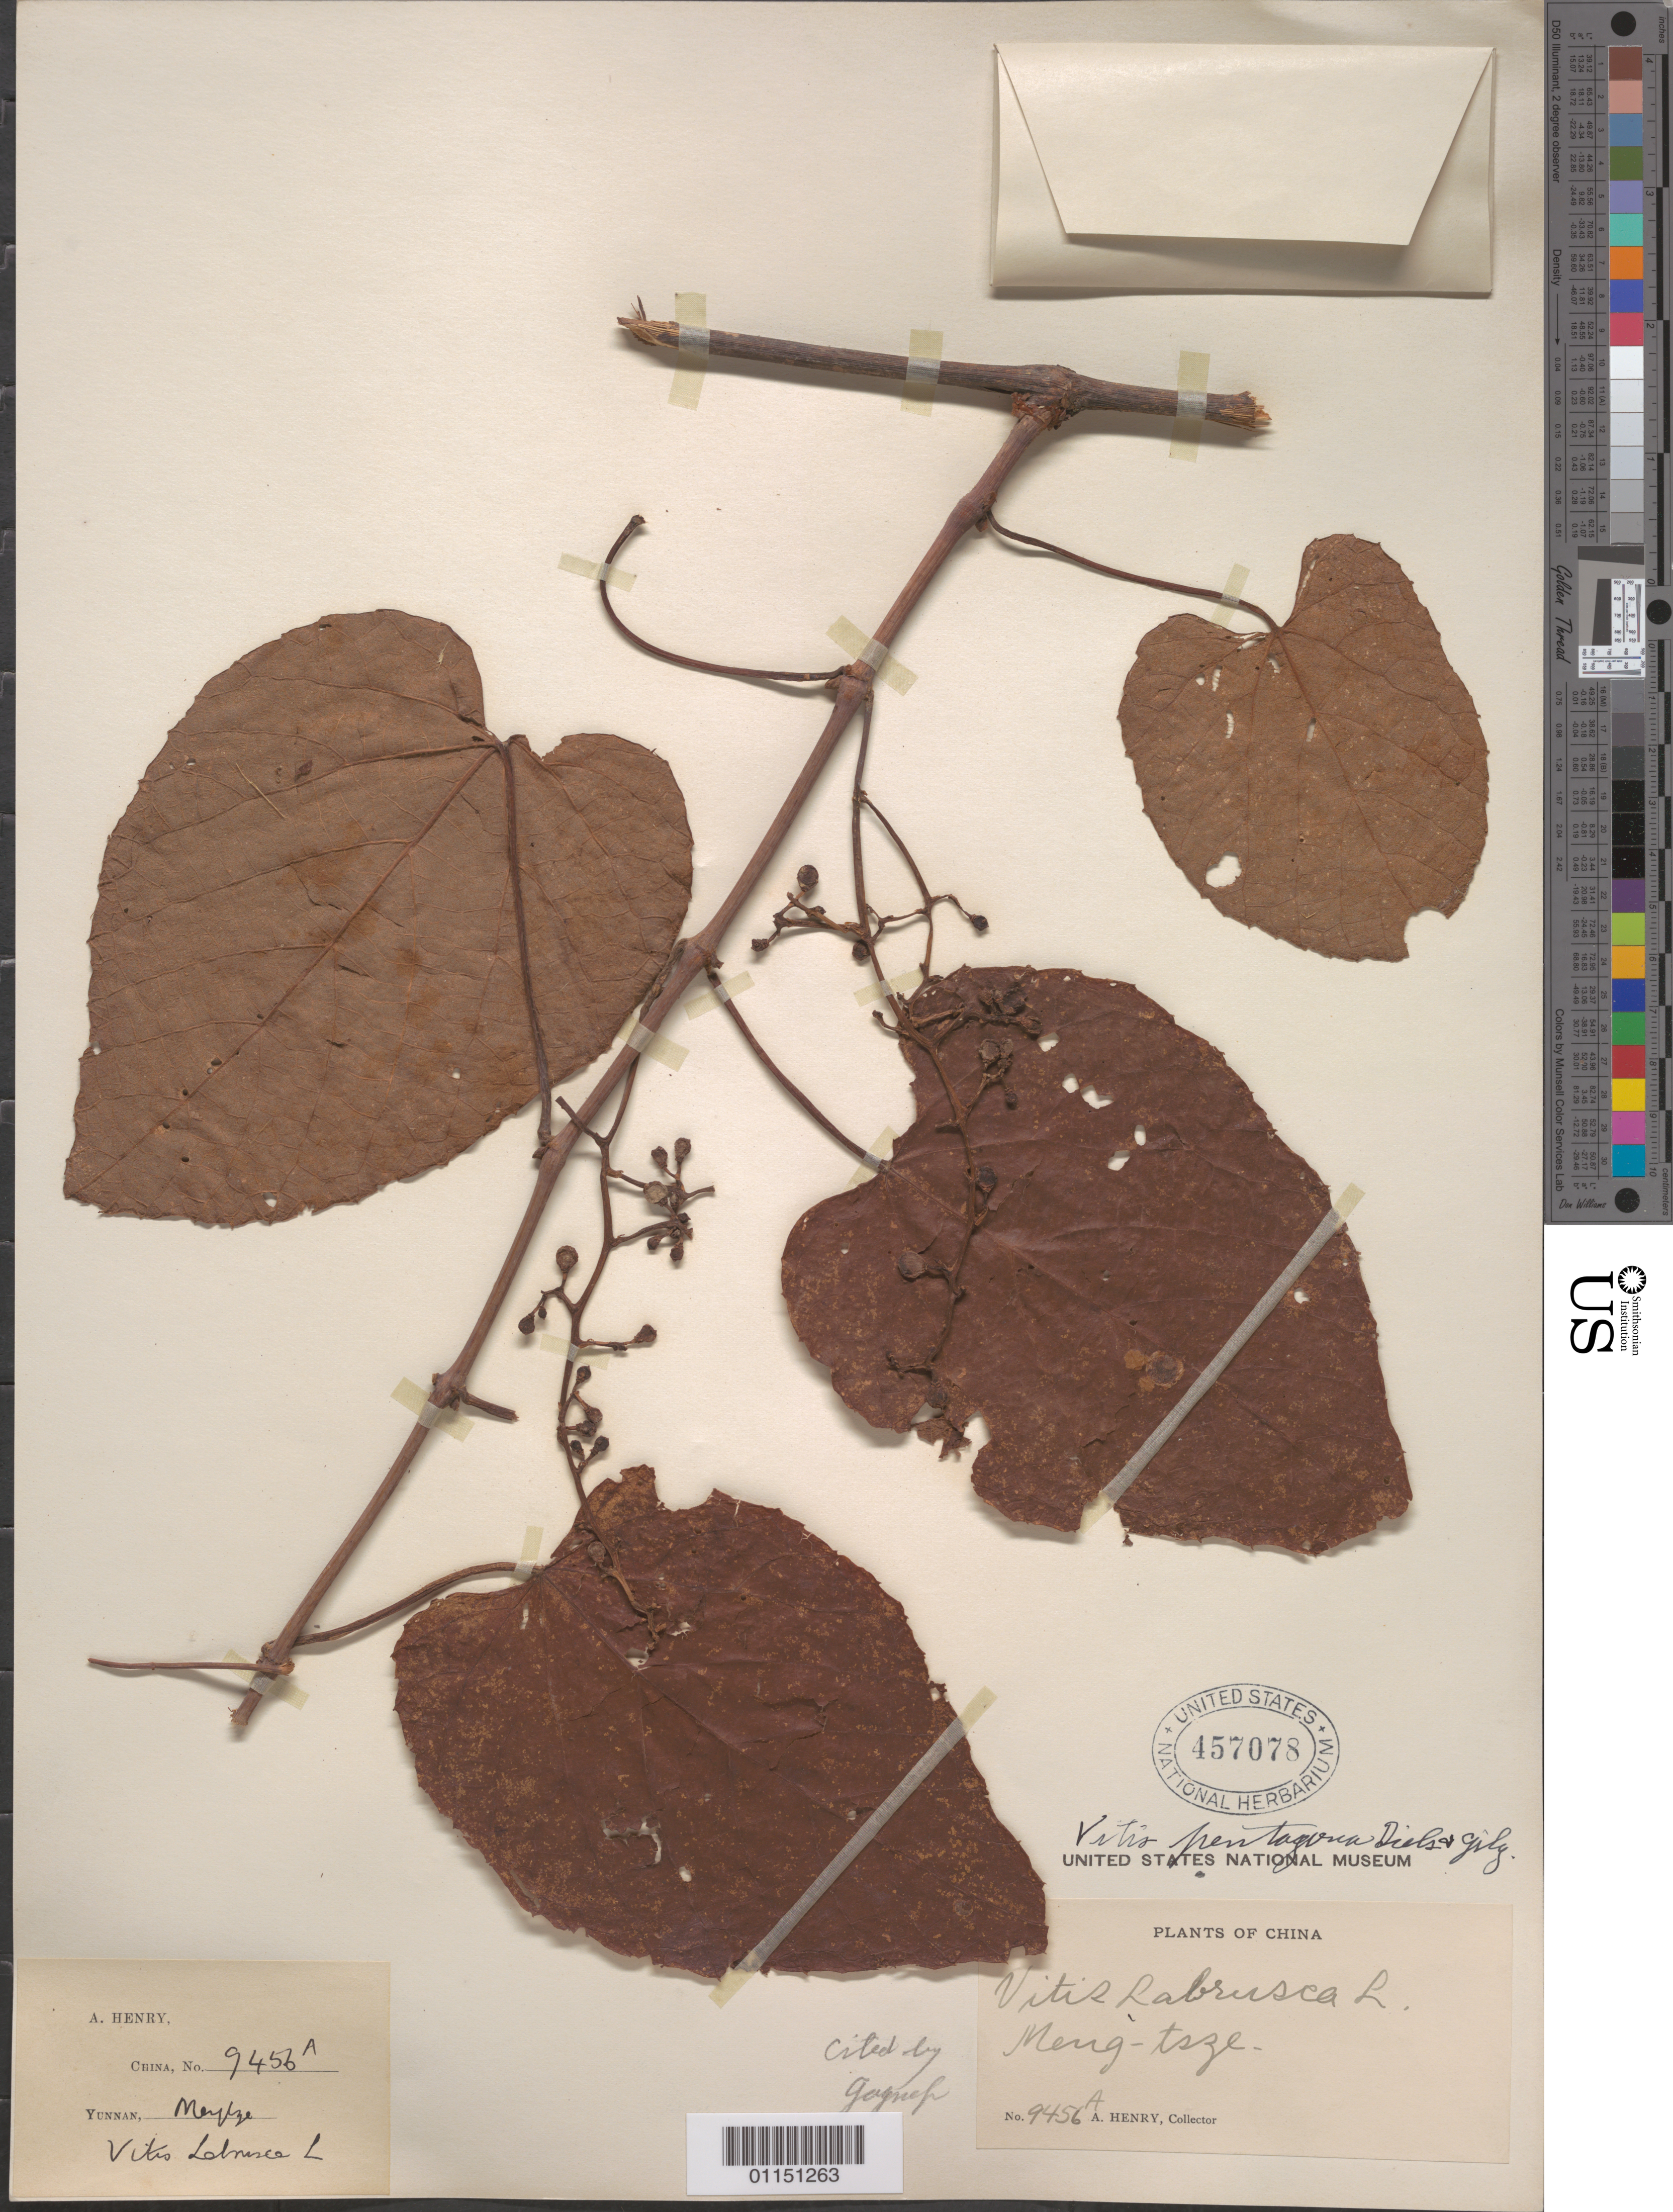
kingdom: Plantae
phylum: Tracheophyta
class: Magnoliopsida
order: Vitales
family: Vitaceae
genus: Vitis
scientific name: Vitis quinquangularis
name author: Rehder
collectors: A. Henry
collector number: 9456 A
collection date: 1885/1888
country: China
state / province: Yunnan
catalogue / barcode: US 457078